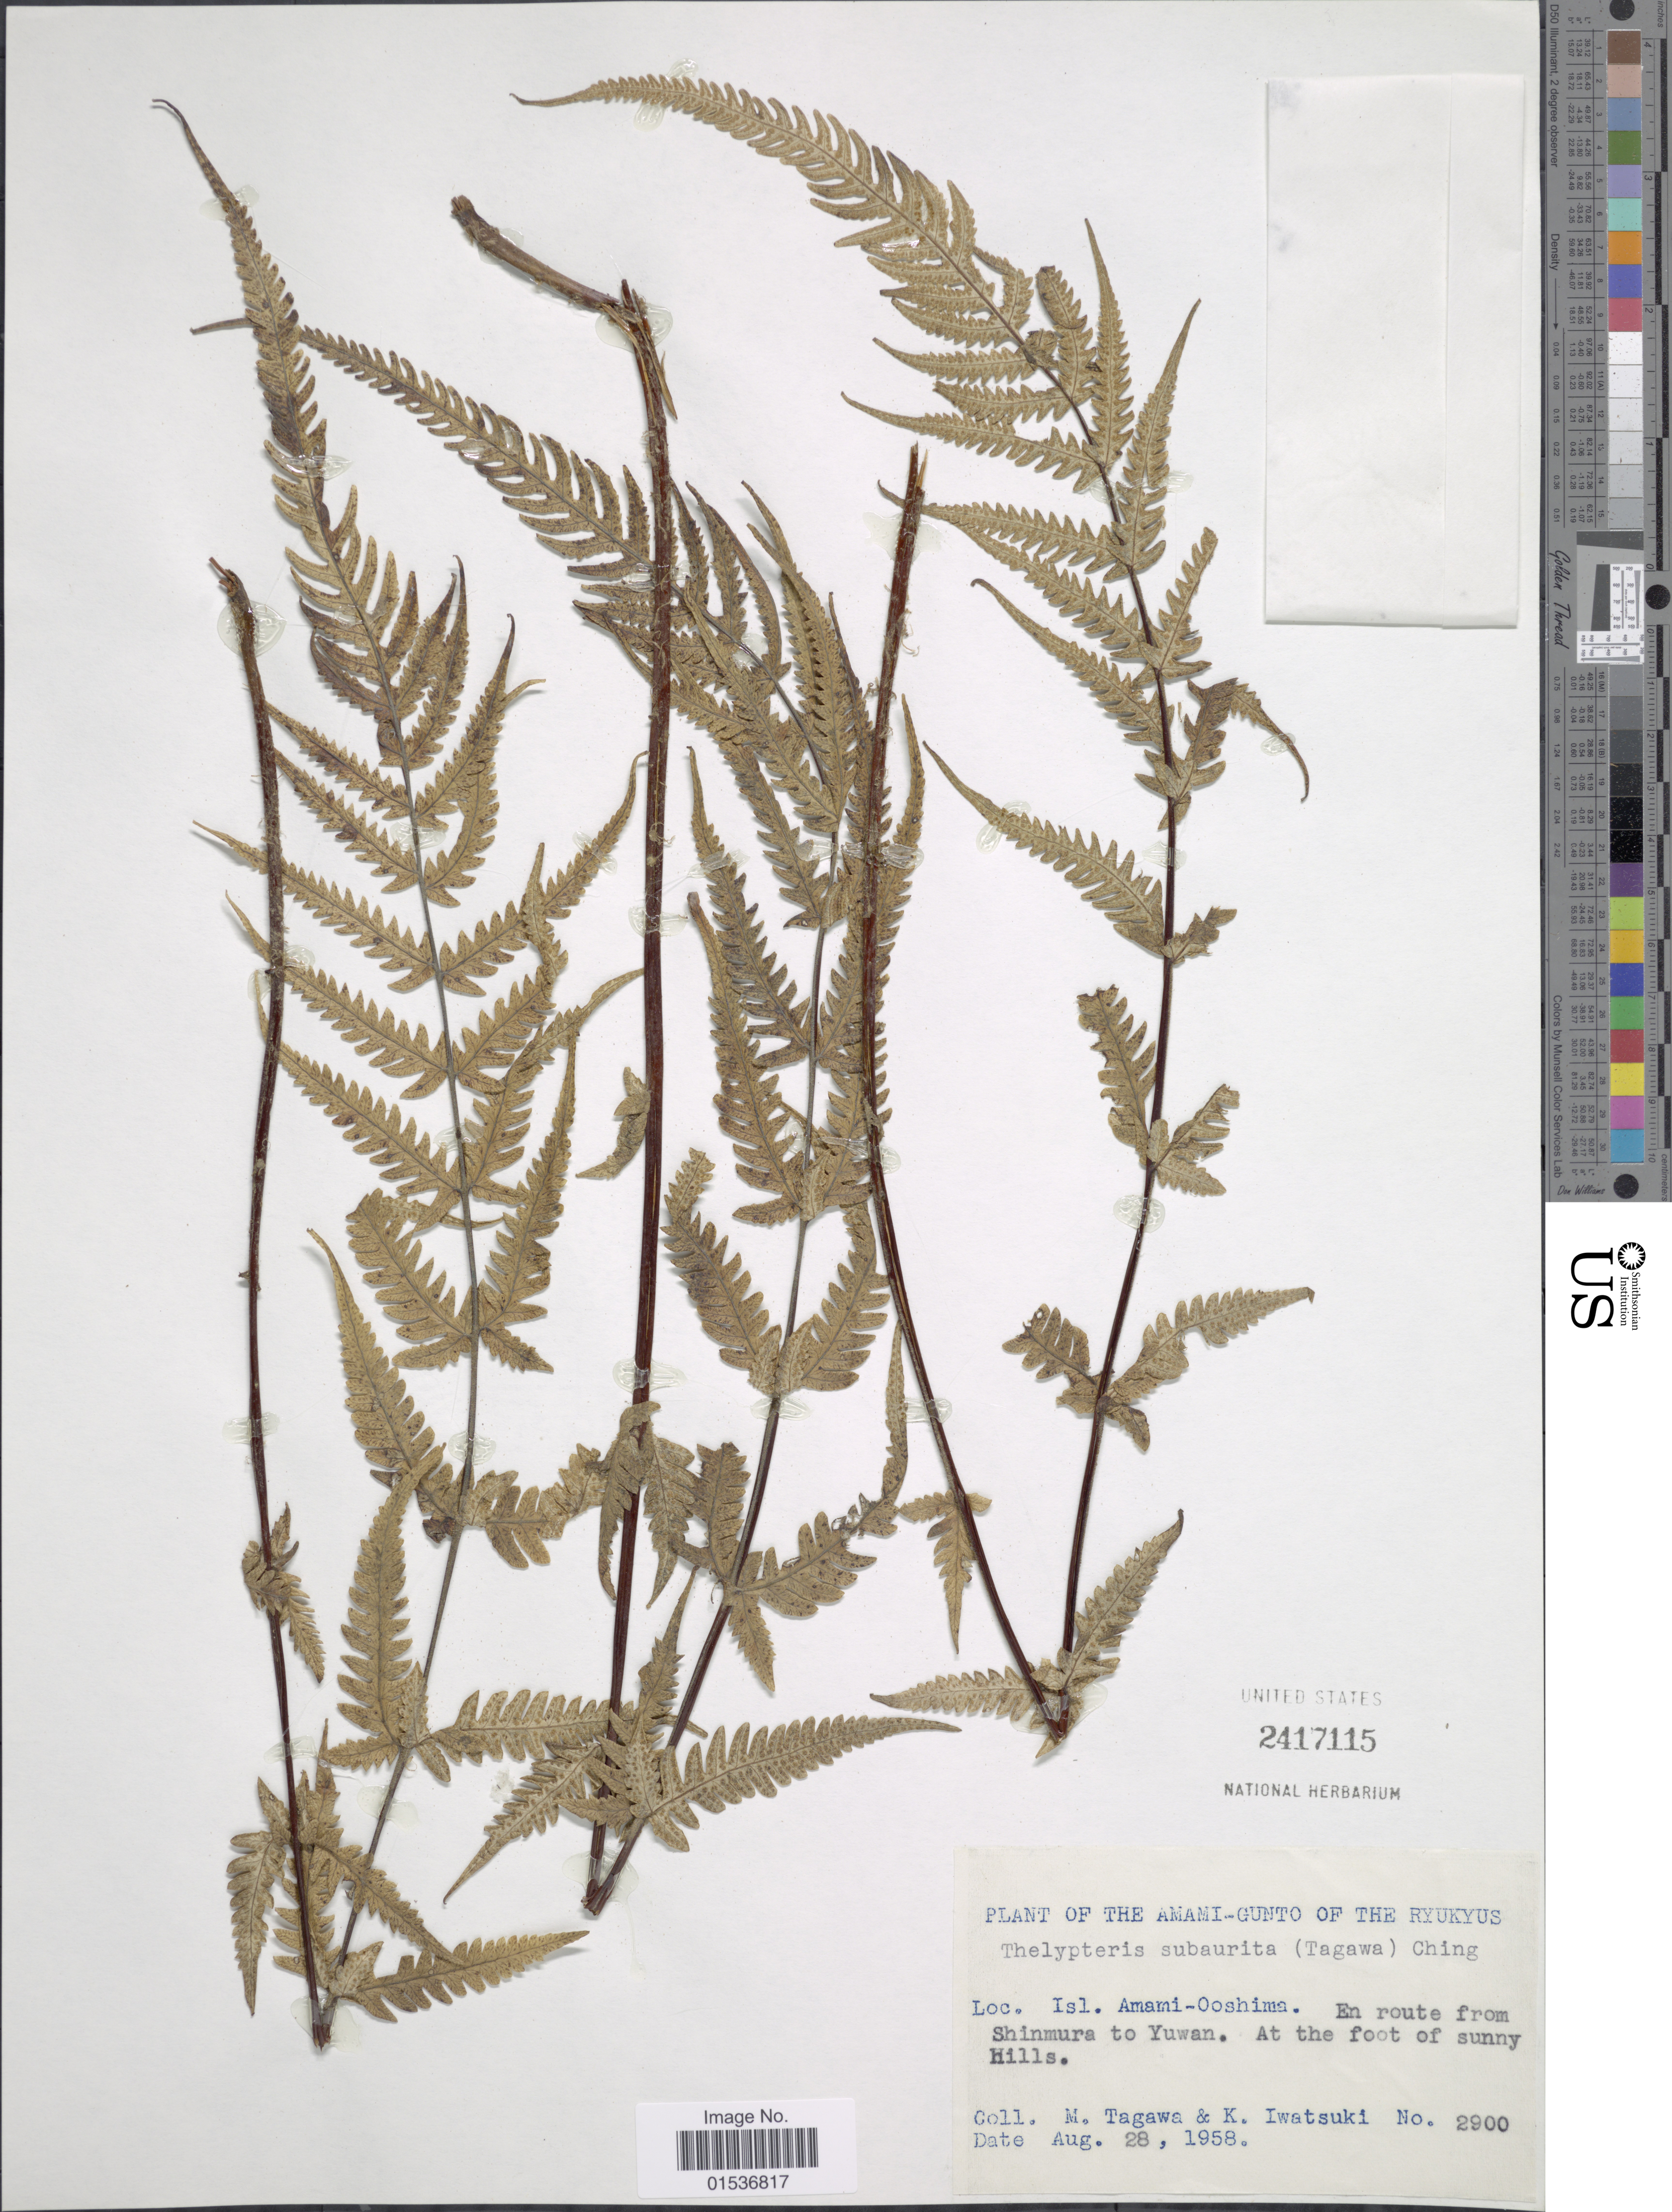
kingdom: Plantae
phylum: Tracheophyta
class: Polypodiopsida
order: Polypodiales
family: Thelypteridaceae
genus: Pseudophegopteris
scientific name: Pseudophegopteris subaurita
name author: (Tagawa) Ching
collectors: M. Tagawa & K. Iwatsuki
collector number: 2900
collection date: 1958-08-28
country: Japan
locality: Amami-Gunto of the Ryukyus, Isl. Amami-Ooshima. En route from Shinmura to Yuwan. At the foot of sunny Hills.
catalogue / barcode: US 2417115